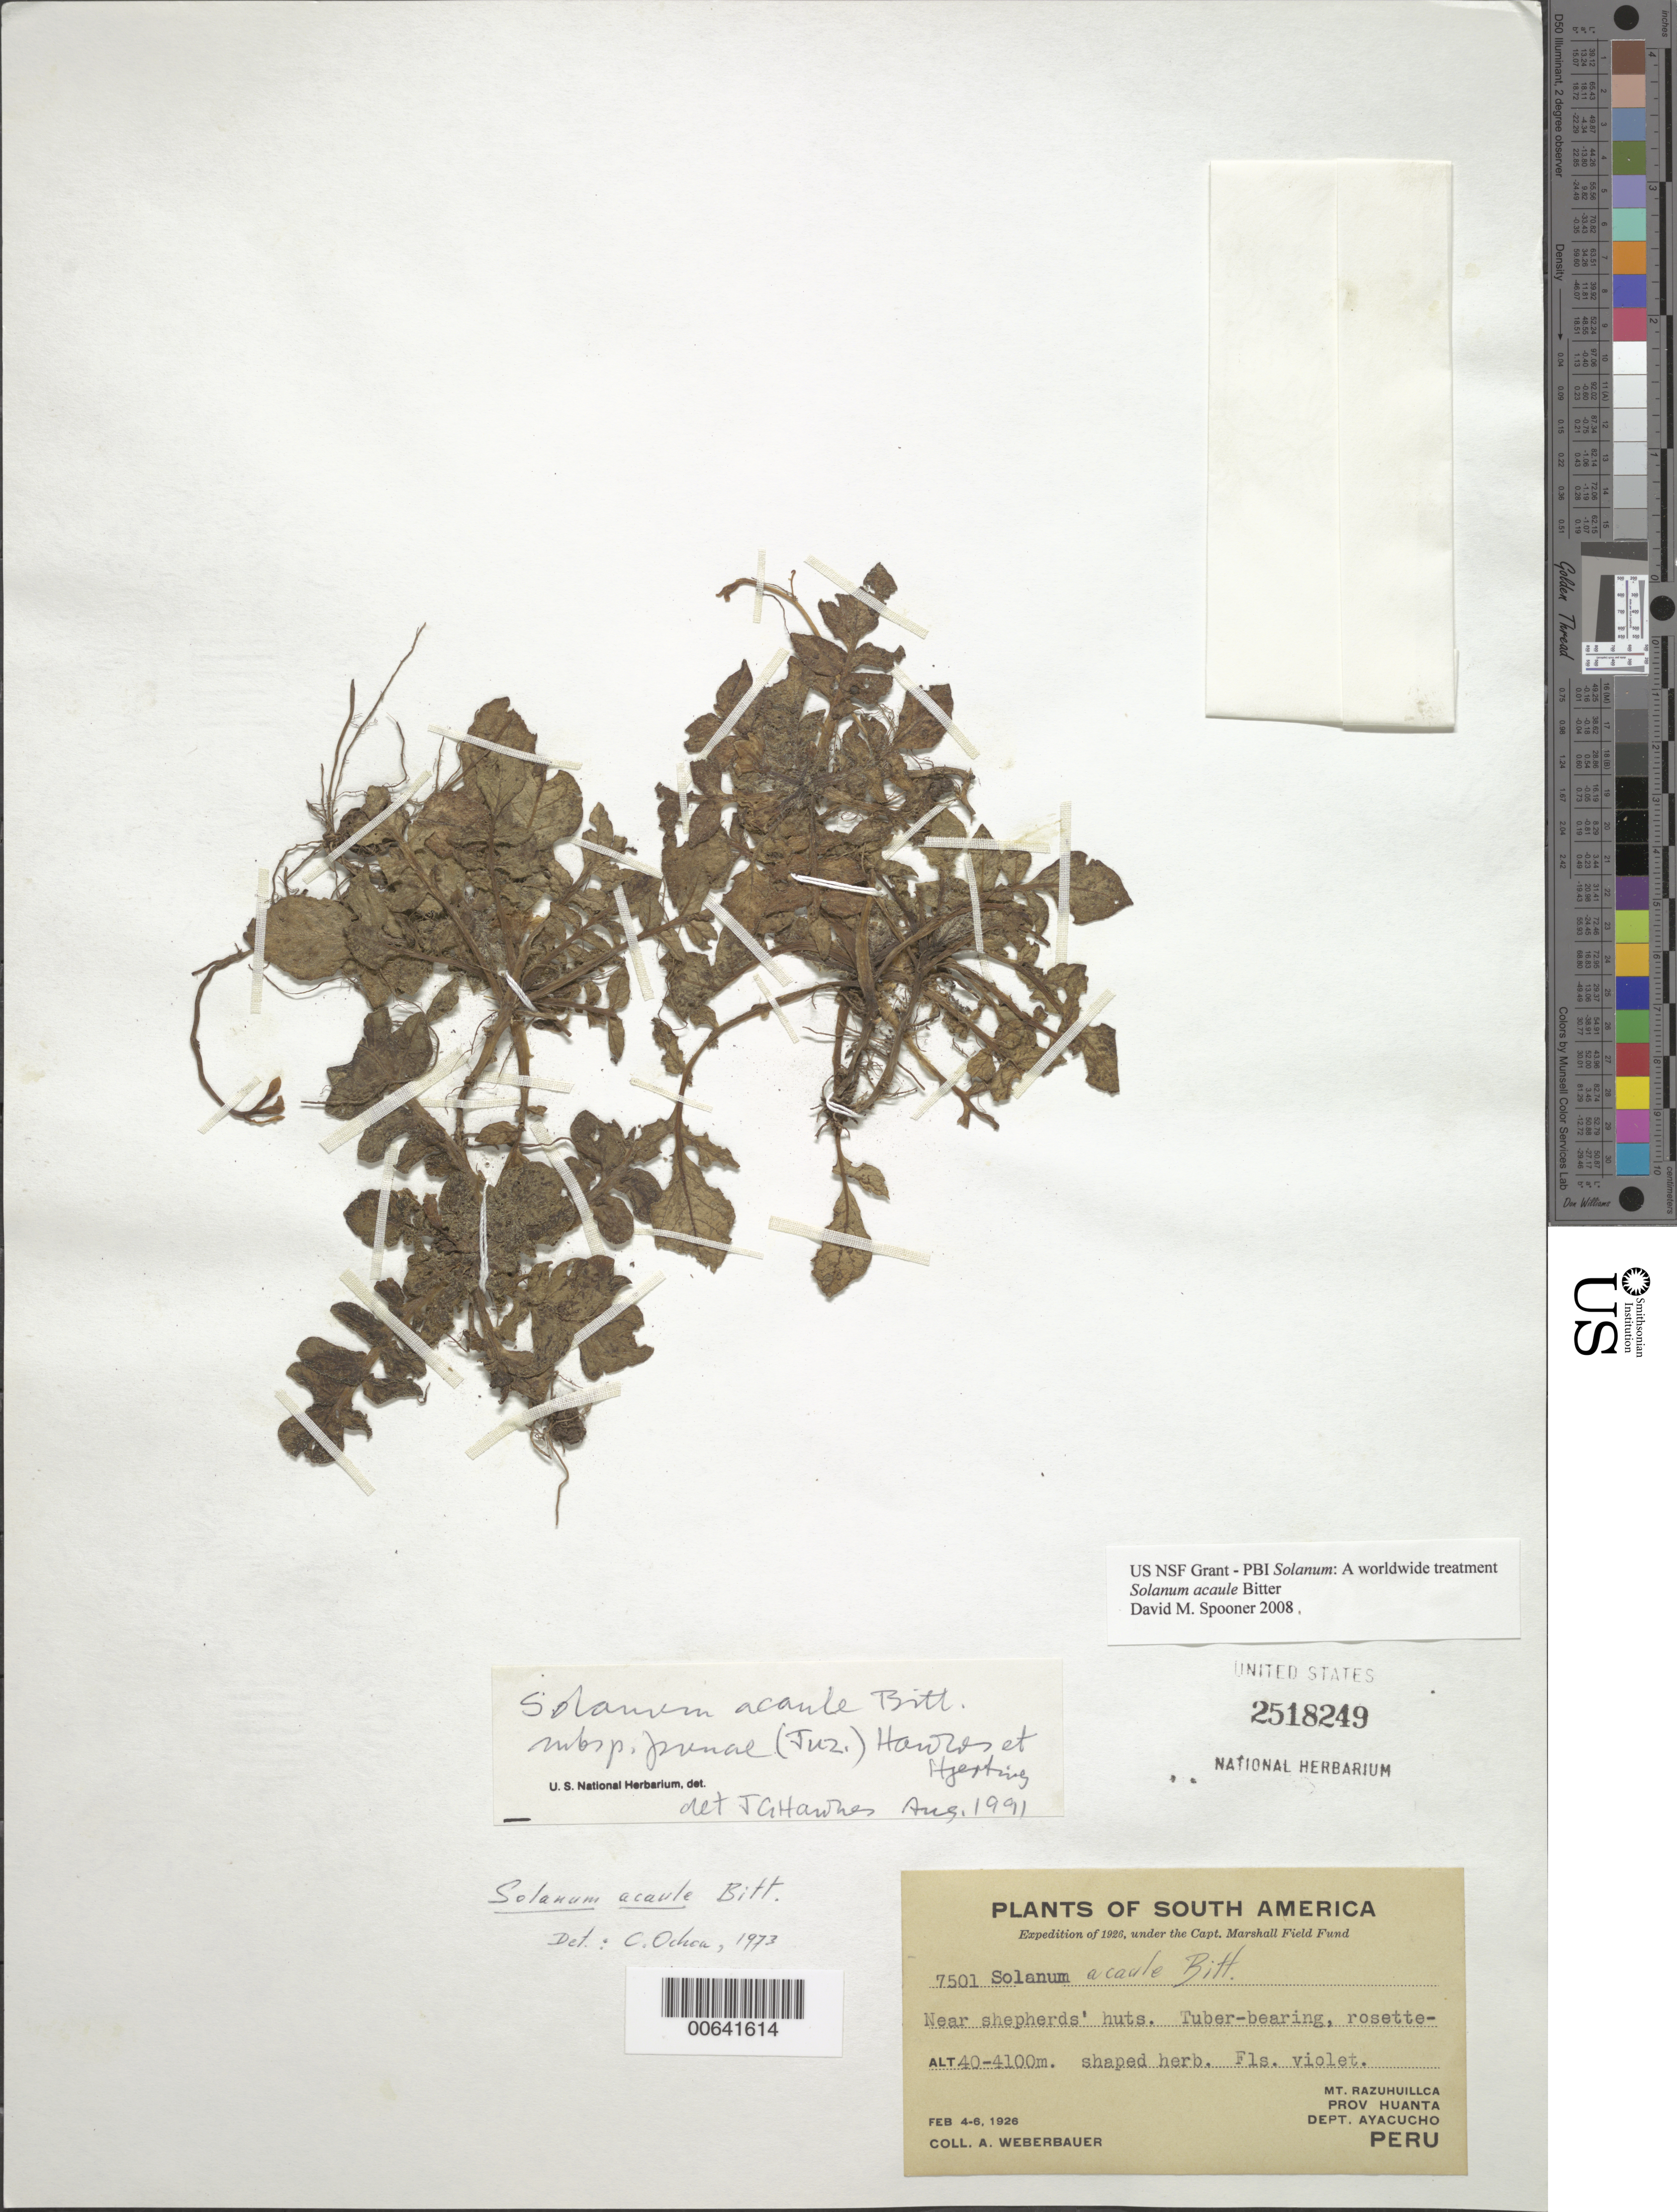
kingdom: Plantae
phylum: Tracheophyta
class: Magnoliopsida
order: Solanales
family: Solanaceae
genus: Solanum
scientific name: Solanum acaule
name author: Bitter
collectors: A. Weberbauer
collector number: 7501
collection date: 1926-02-04/1926-02-06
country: Peru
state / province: Ayacucho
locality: Near shepherd's huts. Mt. Razuhuillca. Prov Huanta. Dept. Ayacucho.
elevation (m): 4000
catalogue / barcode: US 2518249